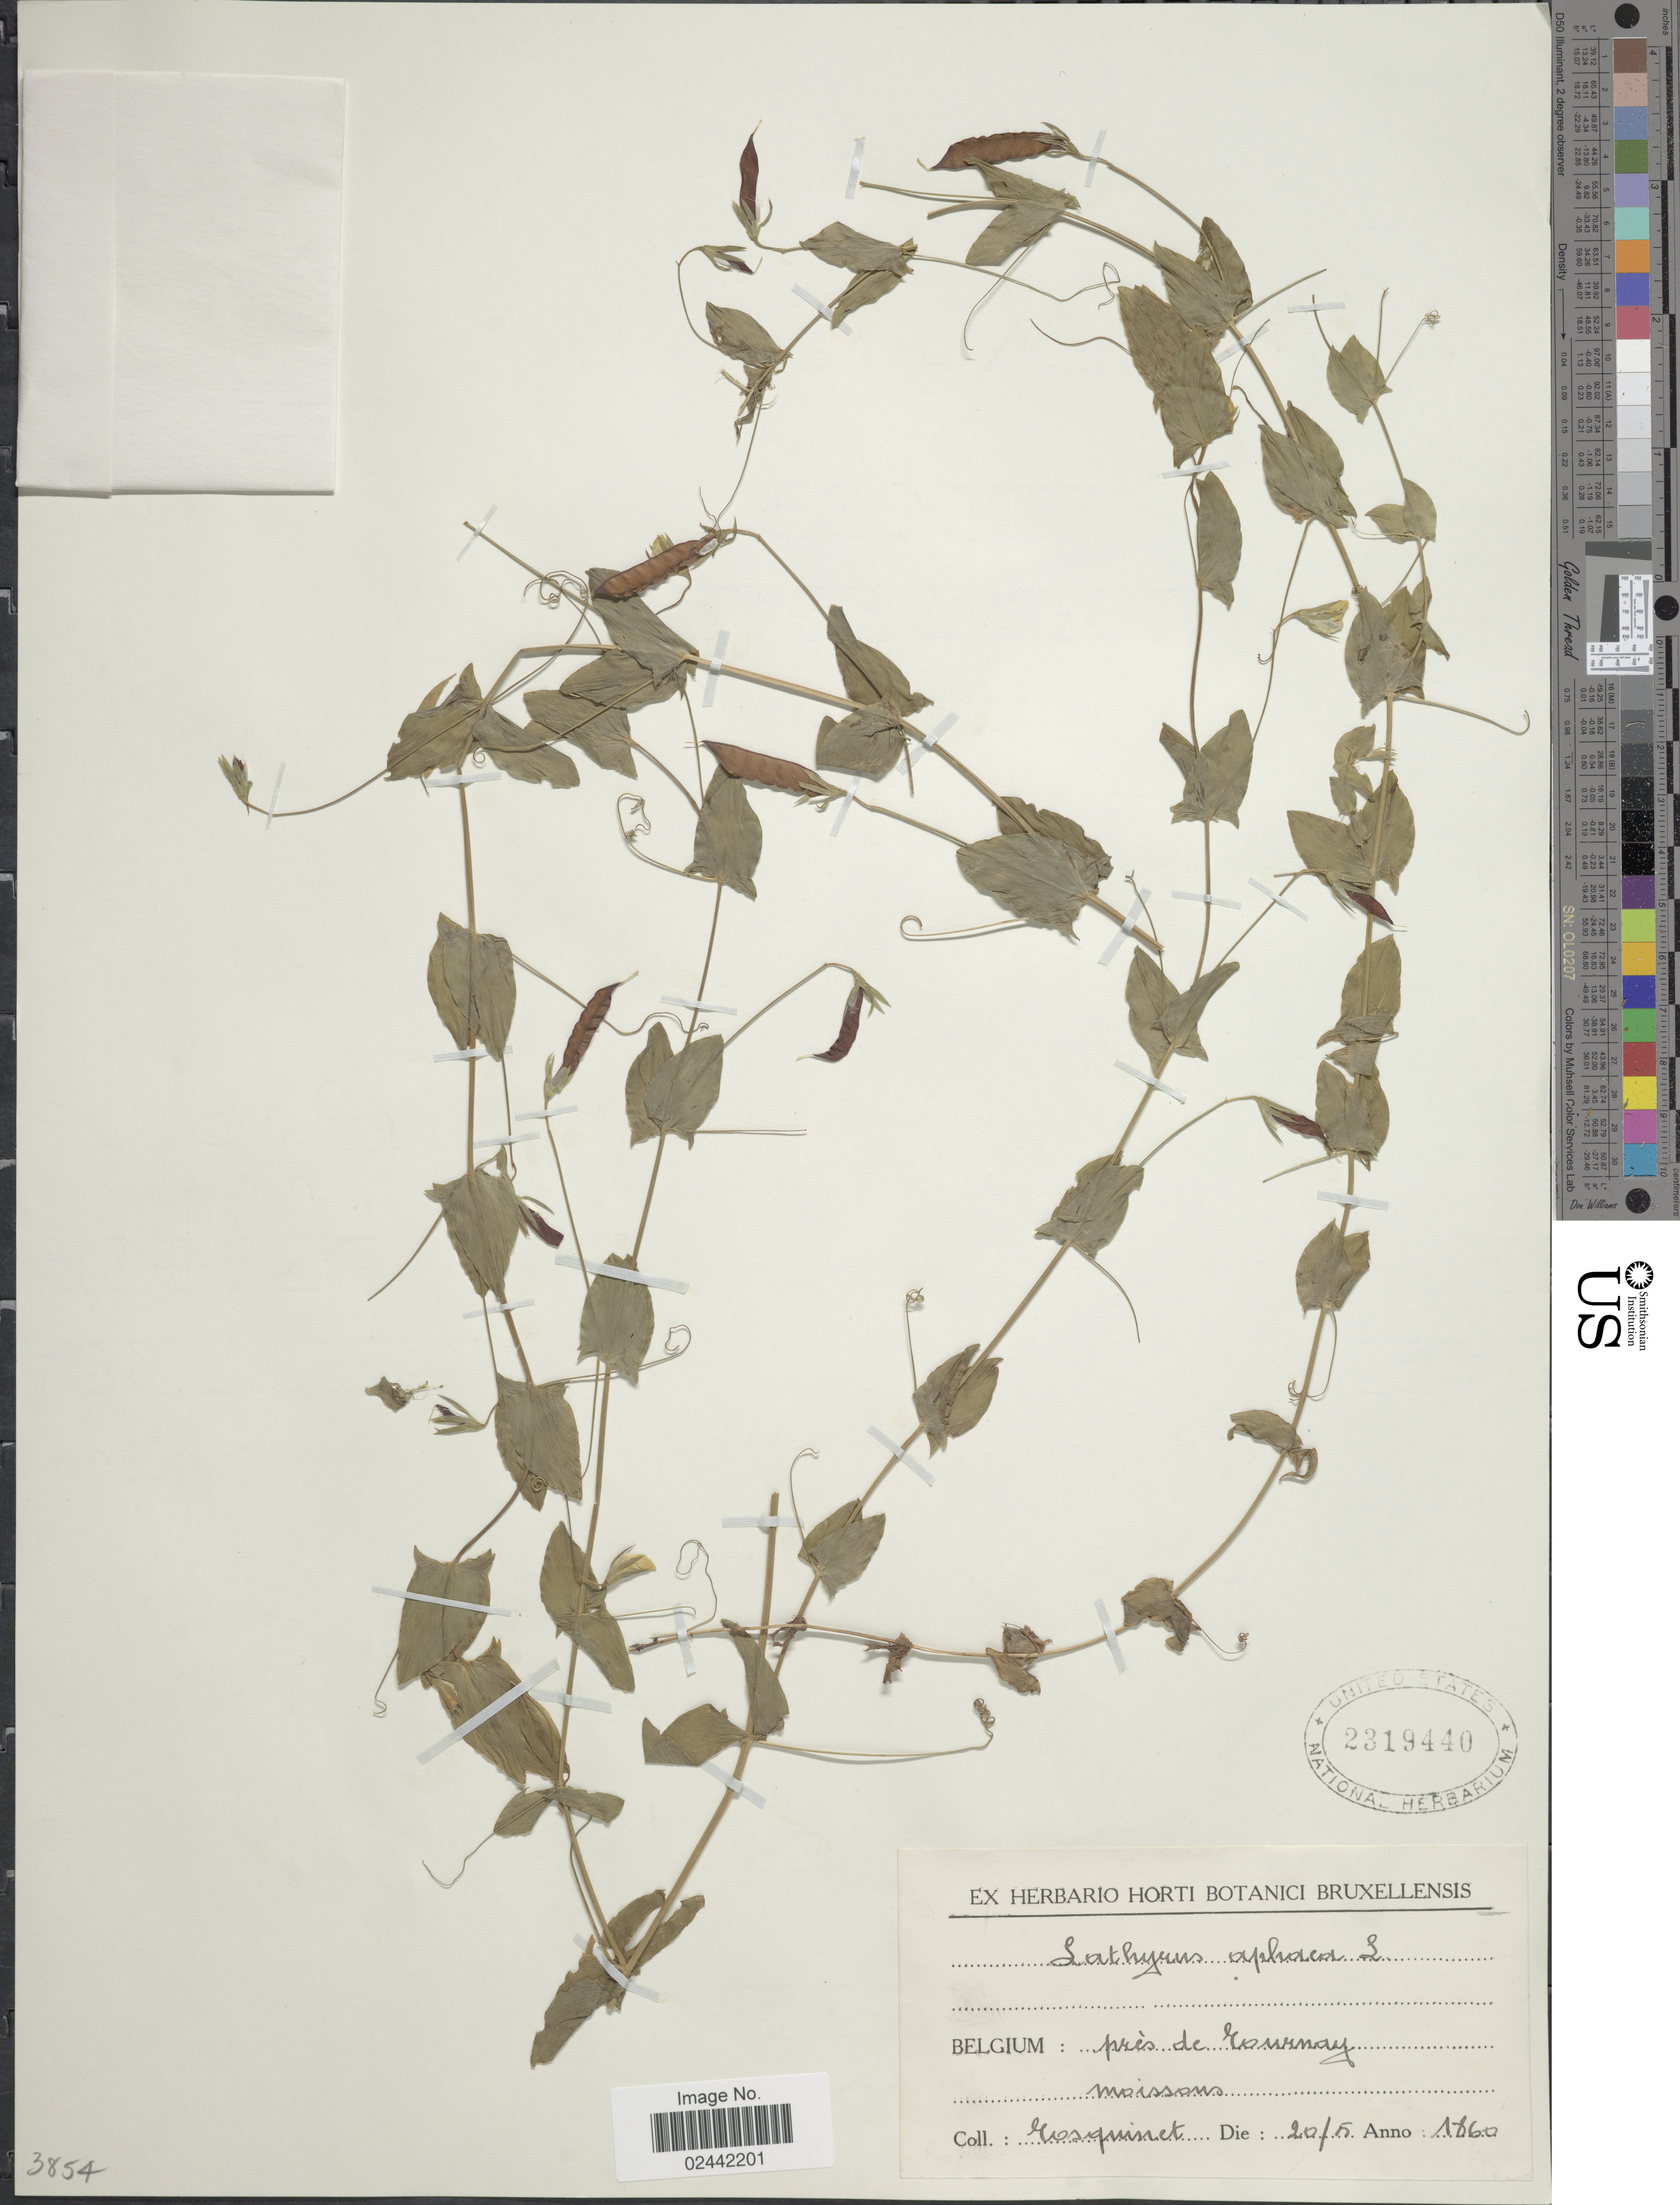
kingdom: Plantae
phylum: Tracheophyta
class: Magnoliopsida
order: Fabales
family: Fabaceae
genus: Lathyrus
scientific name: Lathyrus aphaca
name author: L.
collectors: Gosquinet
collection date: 1860-05-20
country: Belgium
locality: Belgium pres de Gournay Moissons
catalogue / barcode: US 2319440